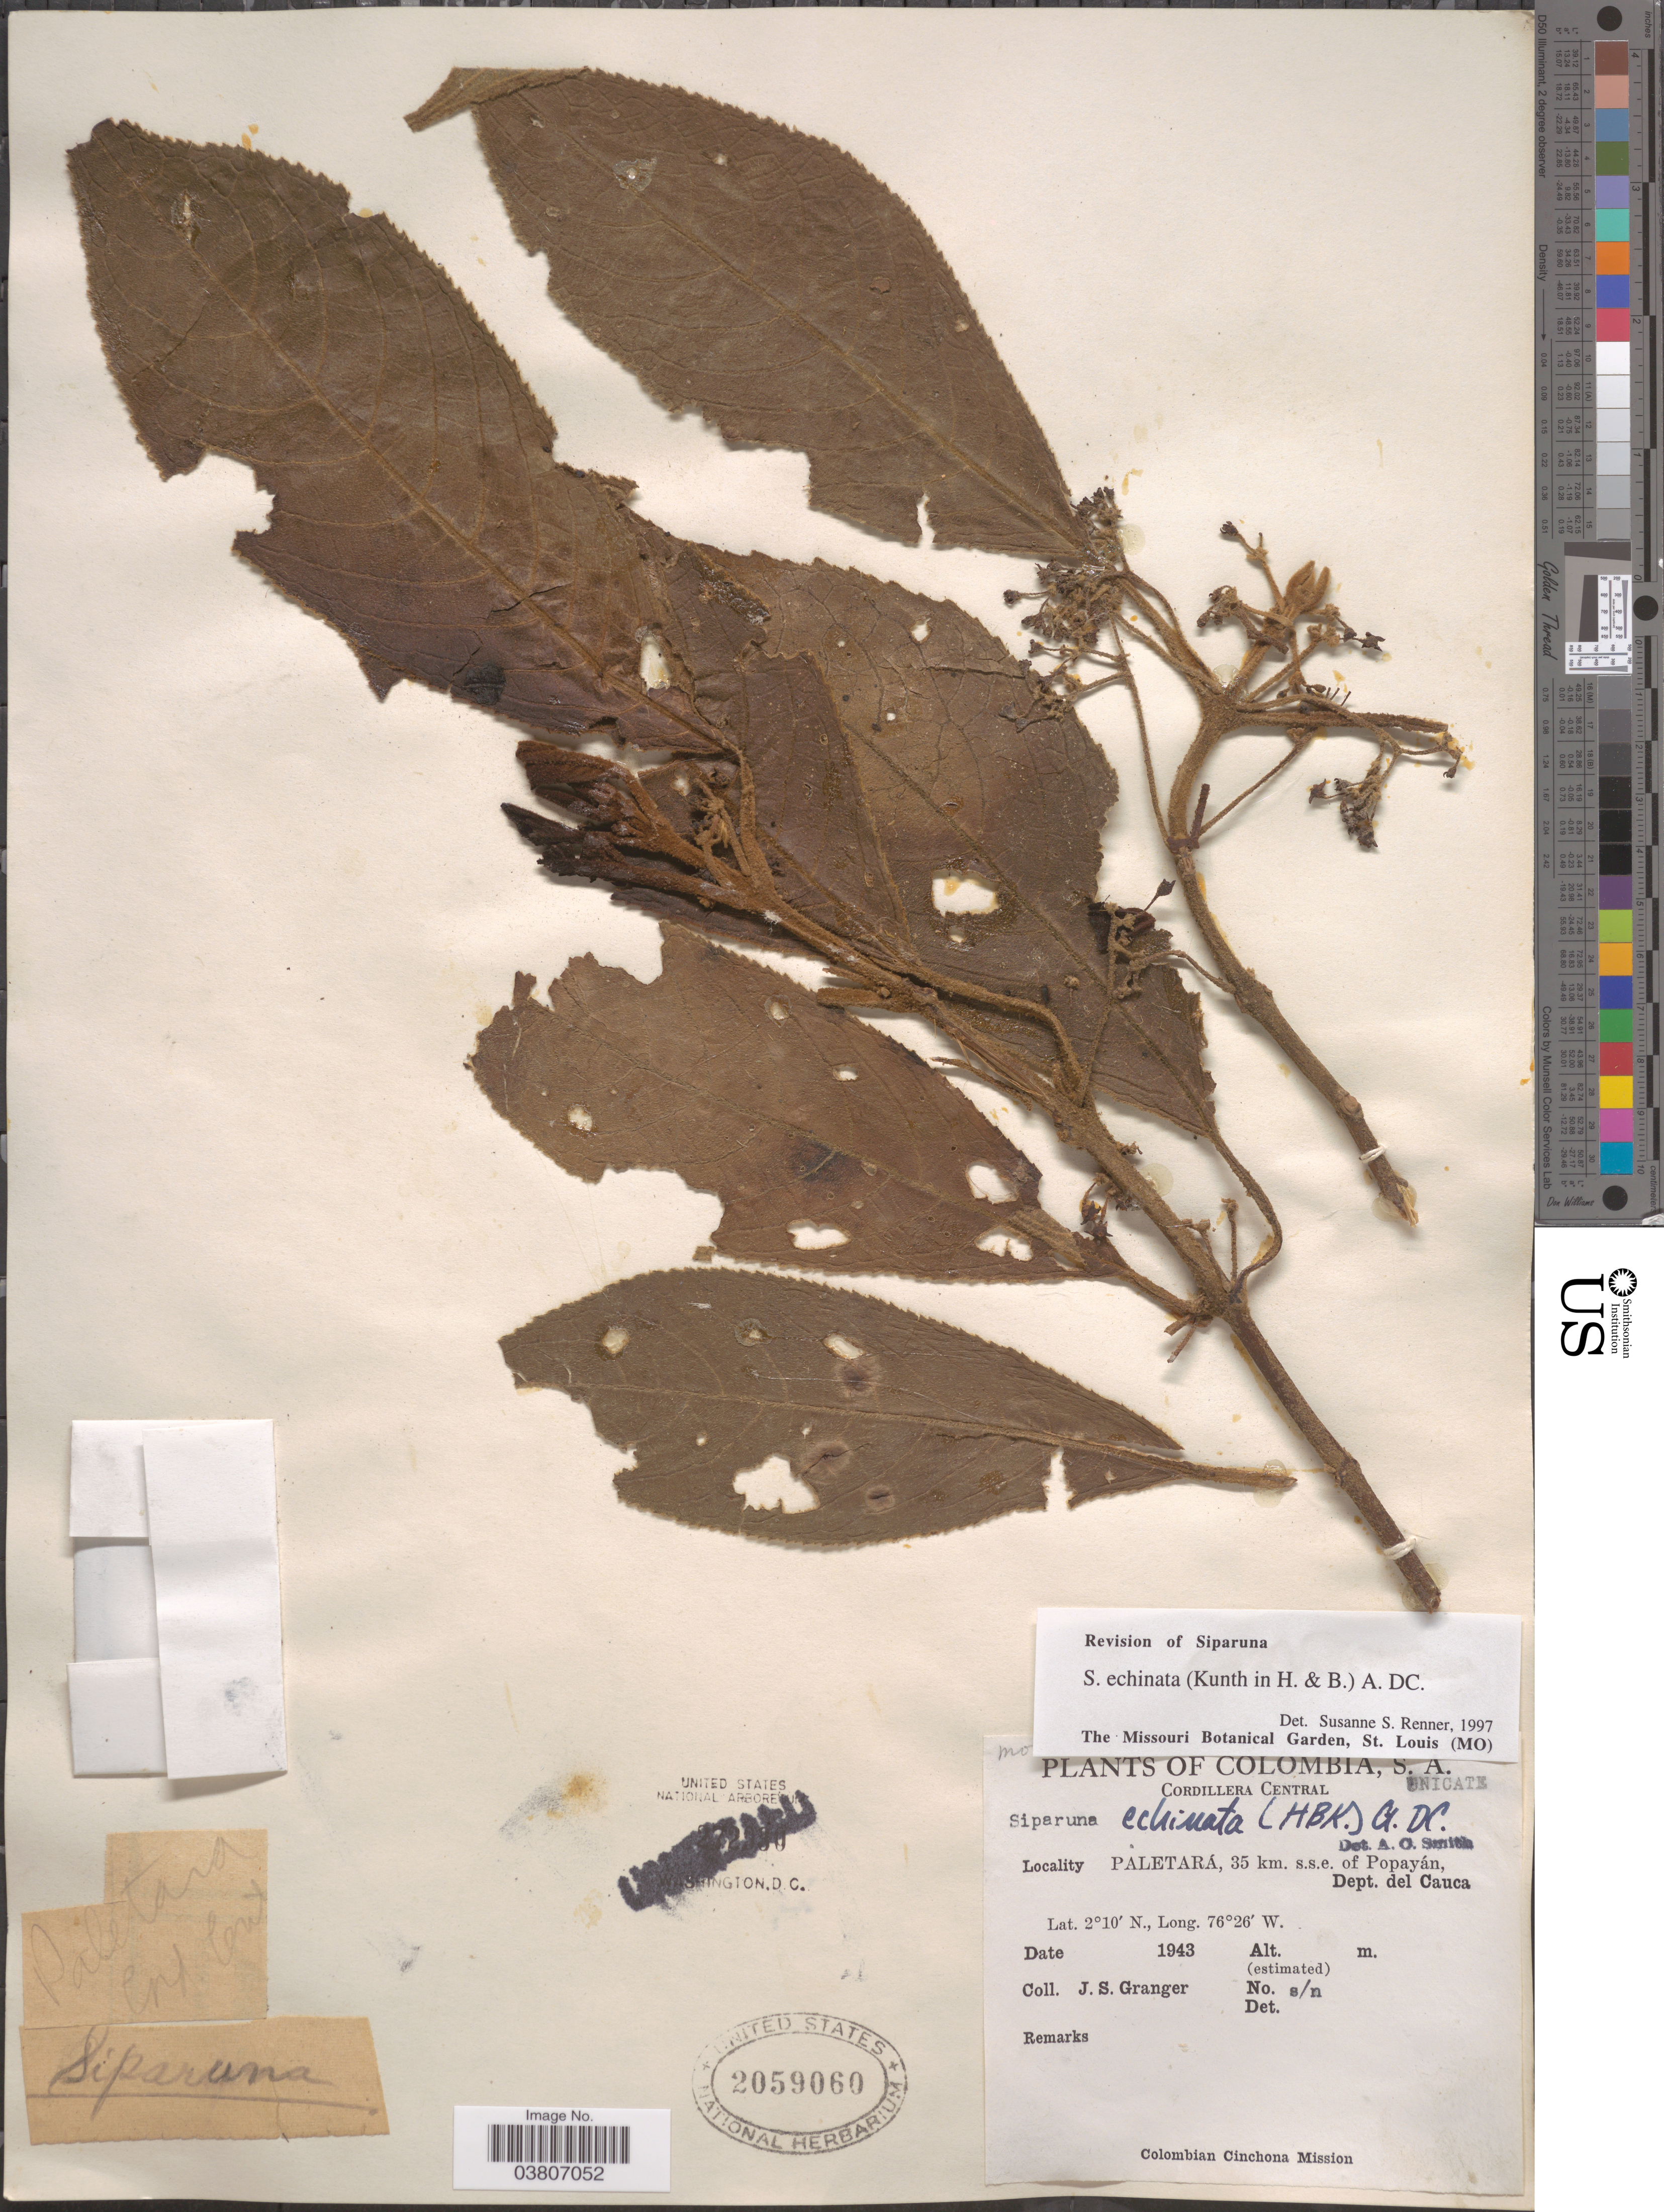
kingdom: Plantae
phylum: Tracheophyta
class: Magnoliopsida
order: Laurales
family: Siparunaceae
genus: Siparuna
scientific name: Siparuna echinata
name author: (Kunth) A. DC.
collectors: J. Granger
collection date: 1943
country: Colombia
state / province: Cauca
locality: Cordillera Central. Paletará, 35 km. s.s.e. of Popayán, Dept. del Cauca.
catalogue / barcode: US 2059060